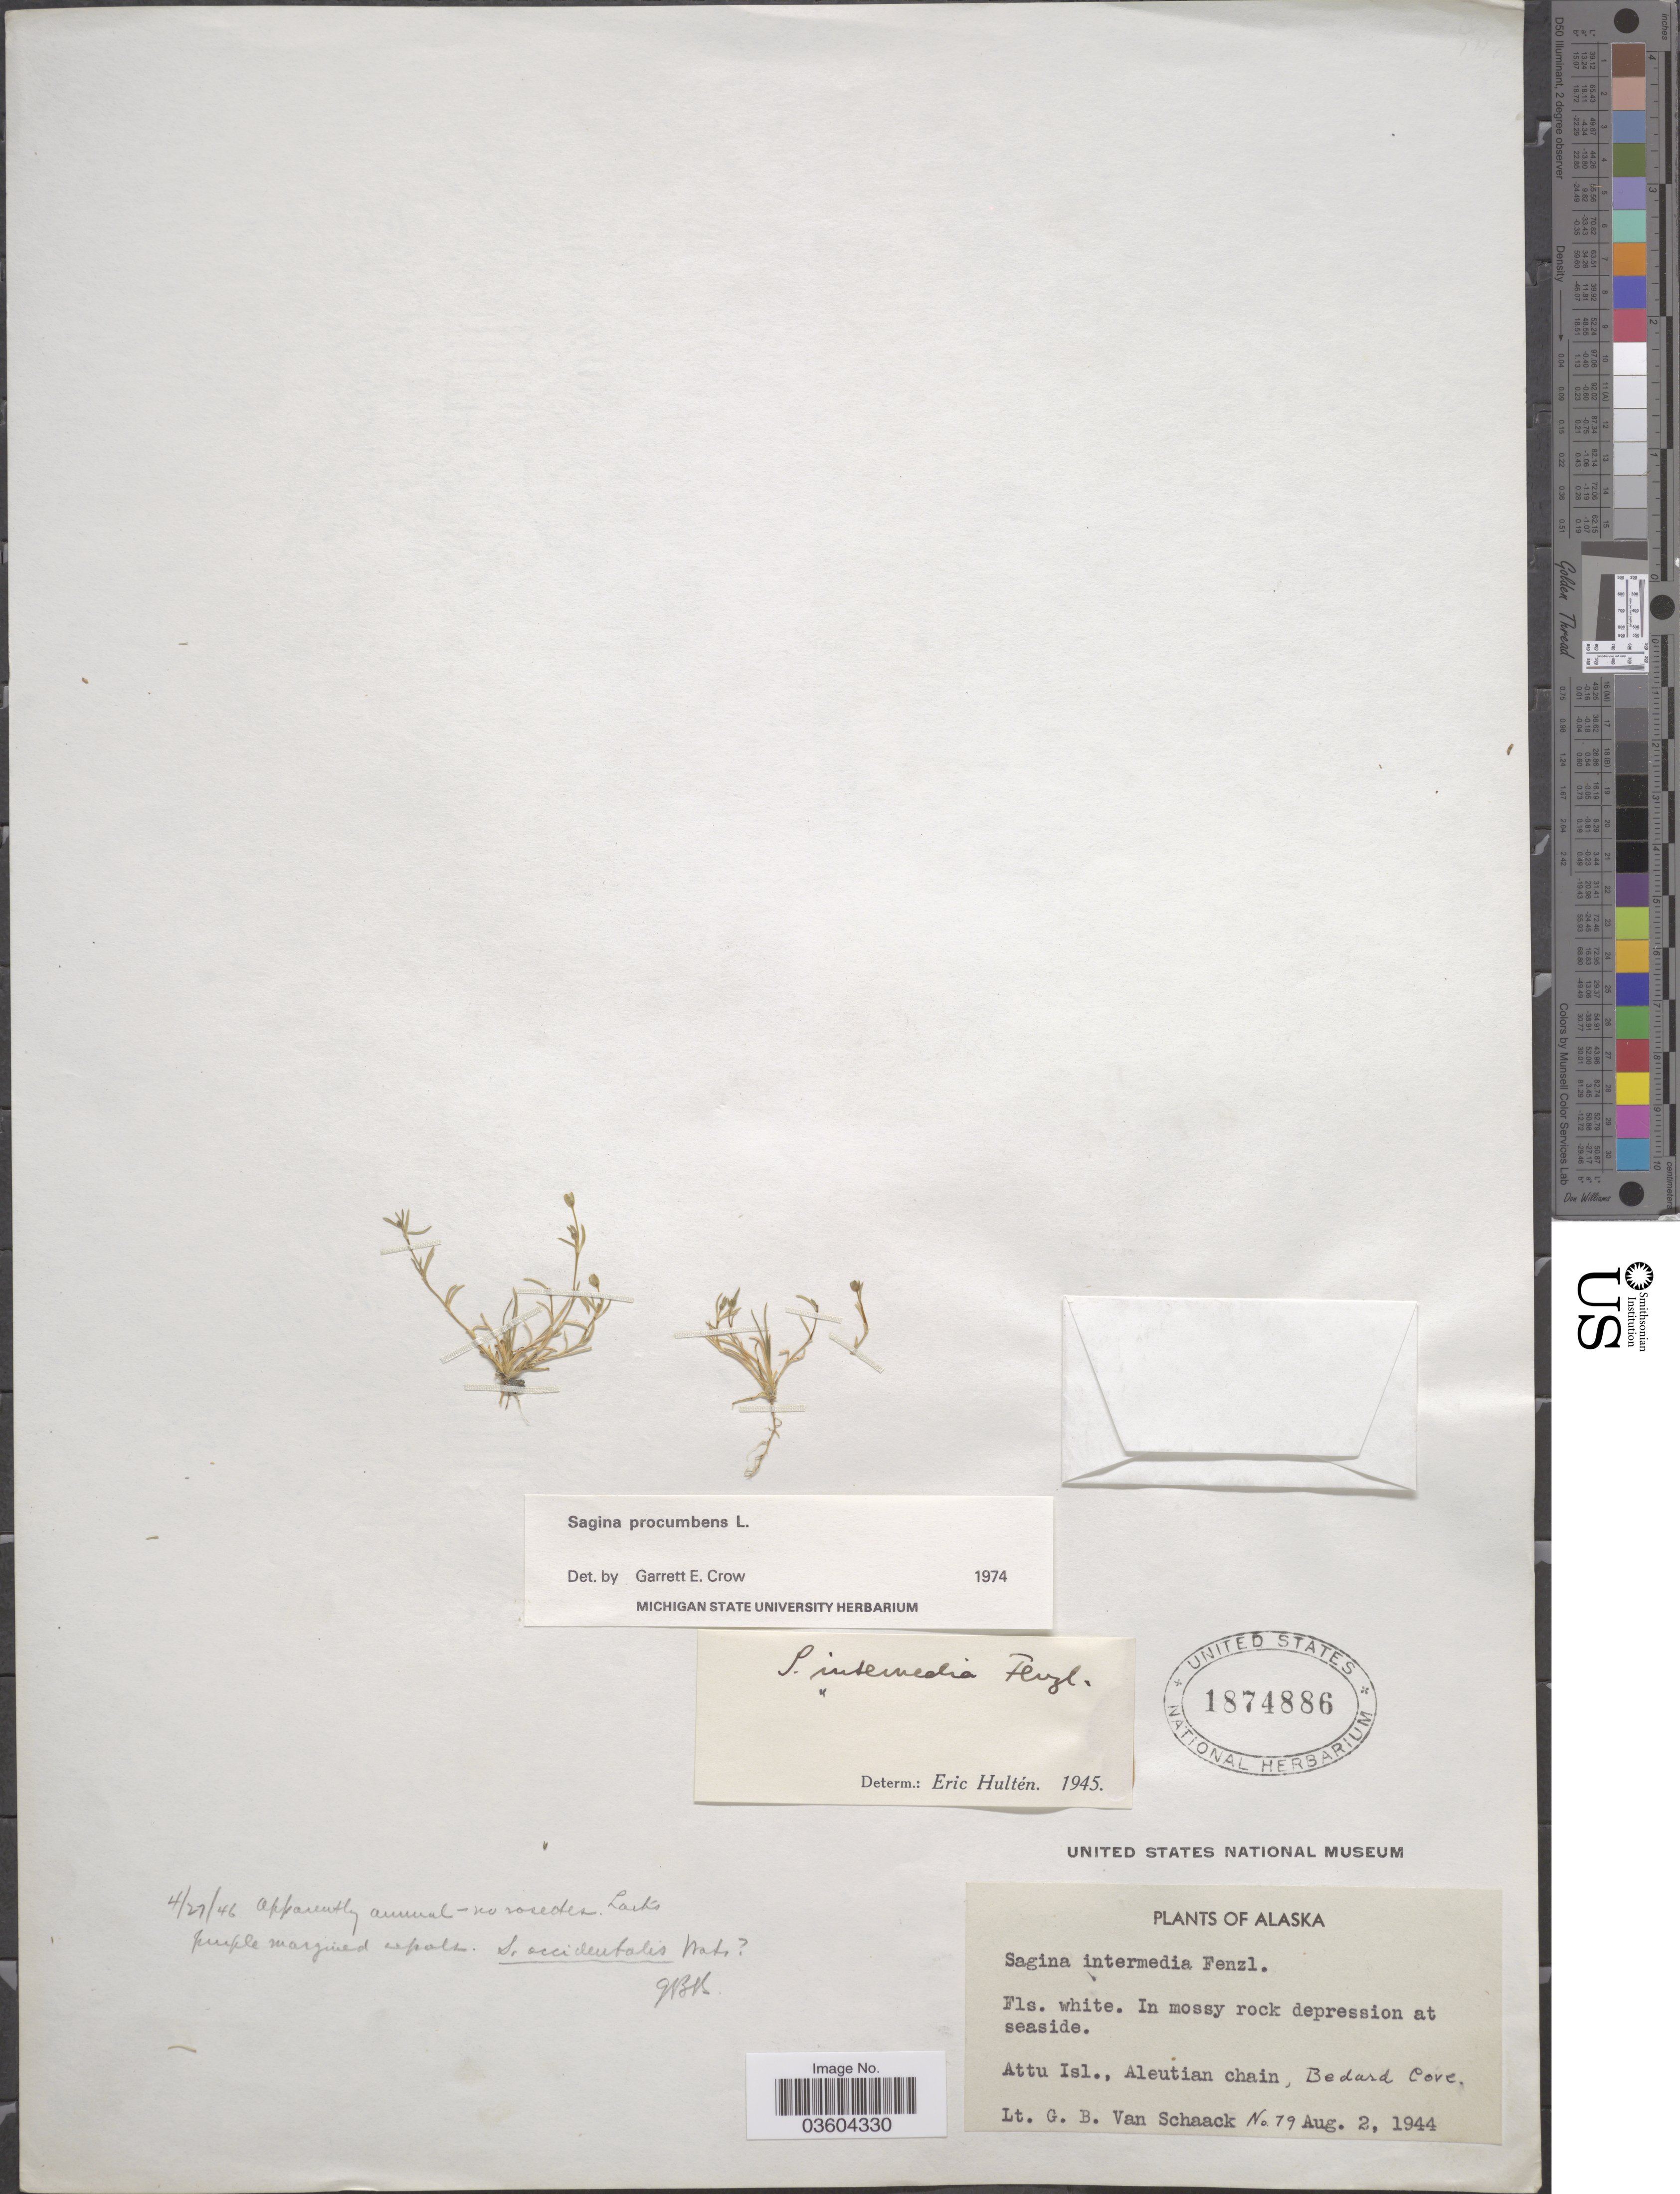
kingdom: Plantae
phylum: Tracheophyta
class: Magnoliopsida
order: Caryophyllales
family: Caryophyllaceae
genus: Sagina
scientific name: Sagina procumbens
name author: L.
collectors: G. Van Schaack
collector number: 79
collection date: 1944-08-02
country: United States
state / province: Alaska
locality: Attu Isl., Aleutian chain, Bedard Cove.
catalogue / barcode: US 1874886